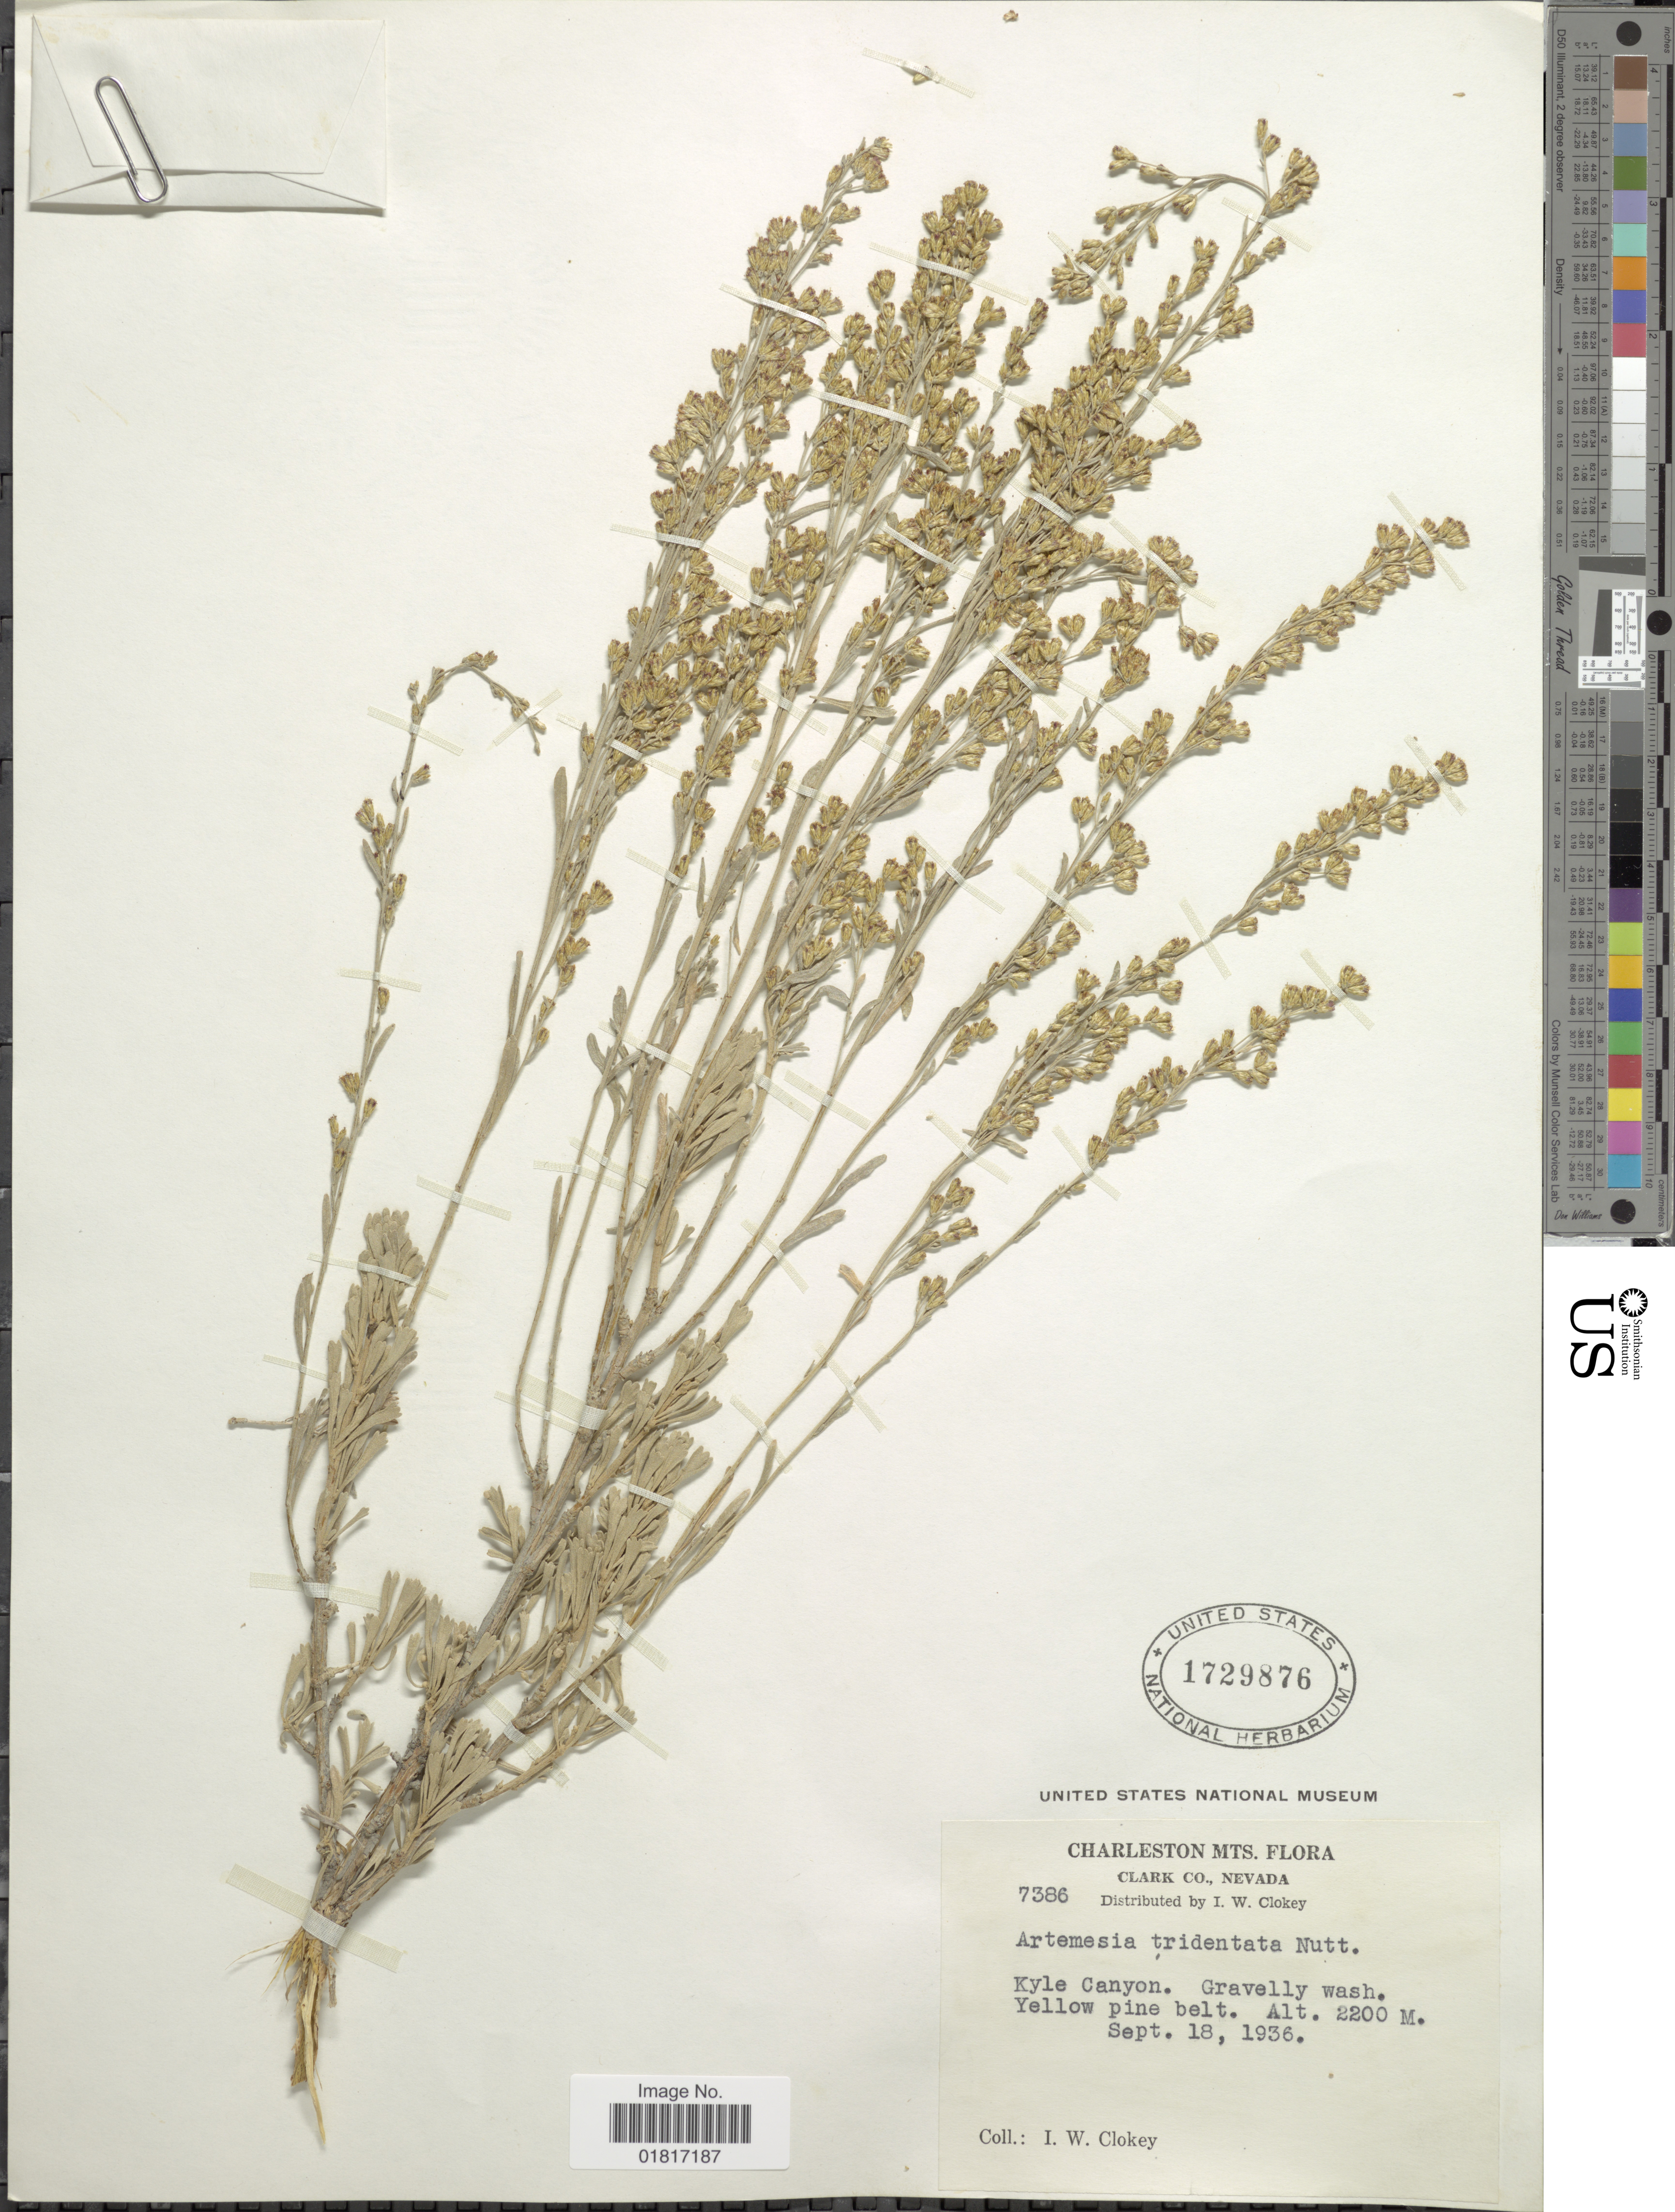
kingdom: Plantae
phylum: Tracheophyta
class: Magnoliopsida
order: Asterales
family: Asteraceae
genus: Artemisia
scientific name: Artemisia tridentata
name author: Nutt.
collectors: I. W. Clokey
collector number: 7386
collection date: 1936-09-18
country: United States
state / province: Nevada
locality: Charleston Mts, Clark Co, Kyle Canyon. Gravelly wash. Yellow pine belt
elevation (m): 2200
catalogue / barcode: US 1729876